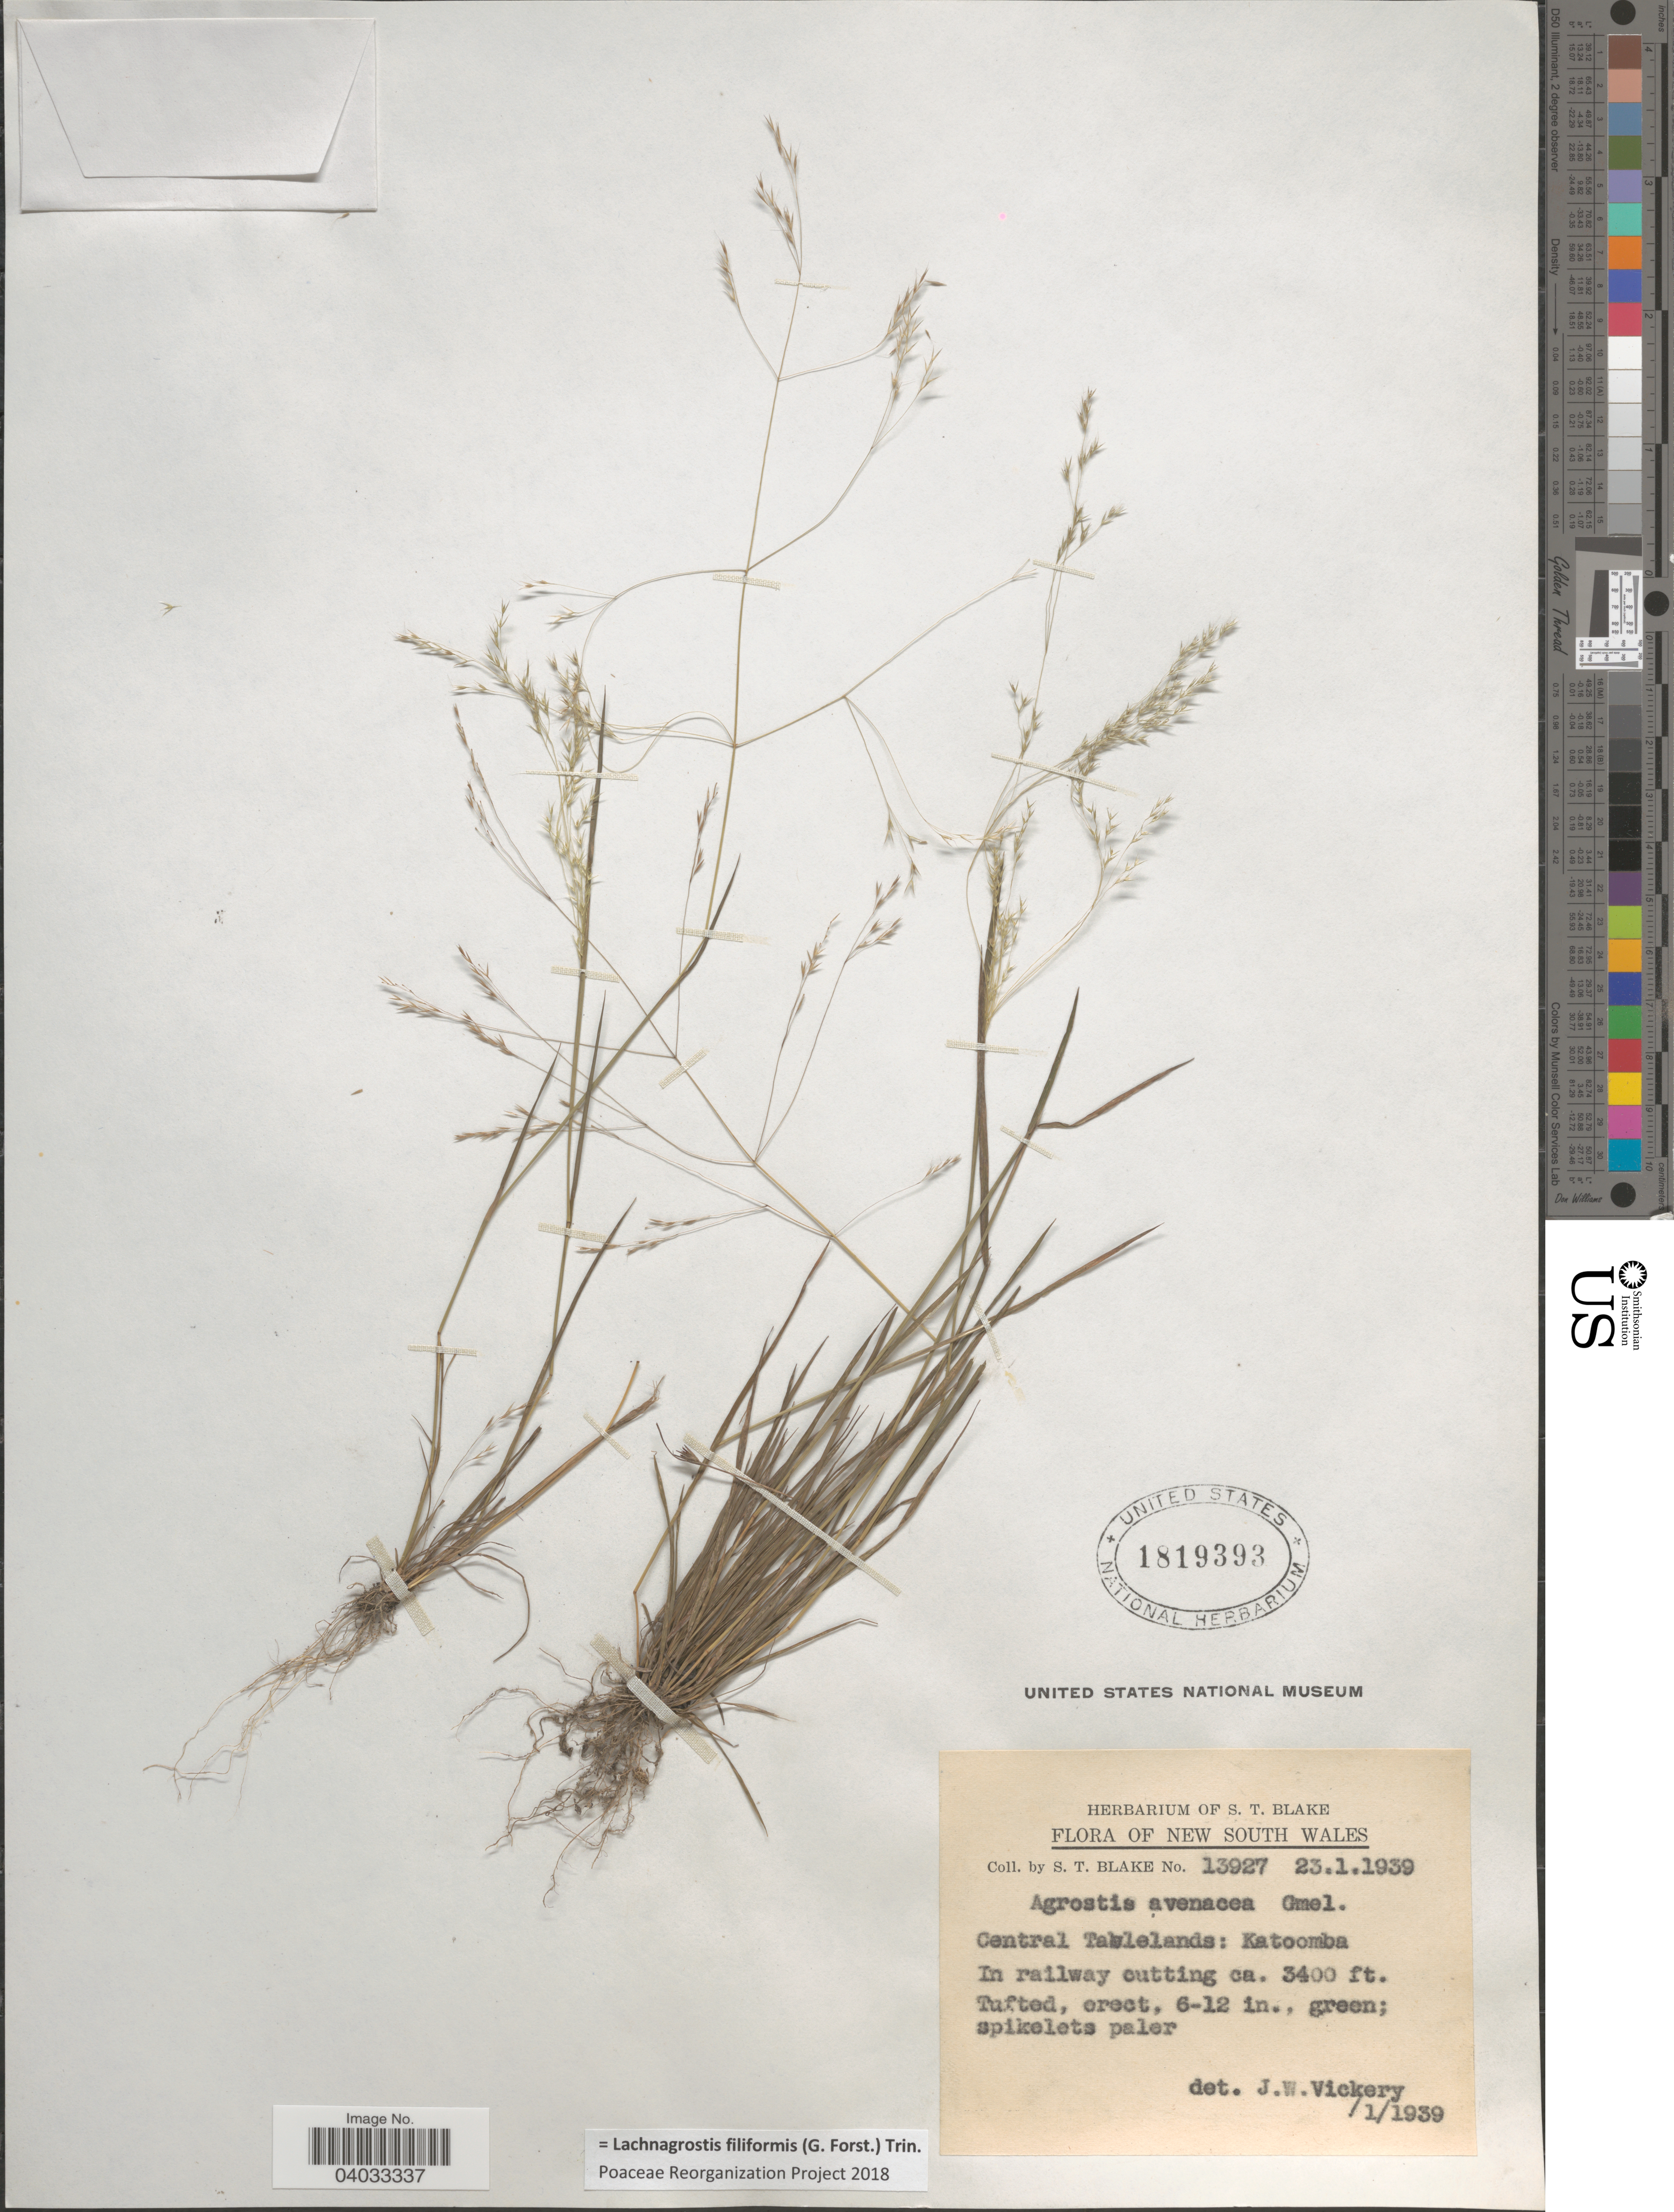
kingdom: Plantae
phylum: Tracheophyta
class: Liliopsida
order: Poales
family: Poaceae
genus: Lachnagrostis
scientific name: Lachnagrostis filiformis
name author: (J.R. Forst.) Trin.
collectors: S. T. Blake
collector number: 13927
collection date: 1939-01-23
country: Australia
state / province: New South Wales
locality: Central Tablelands: Katoomba.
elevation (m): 1036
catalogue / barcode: US 1819393